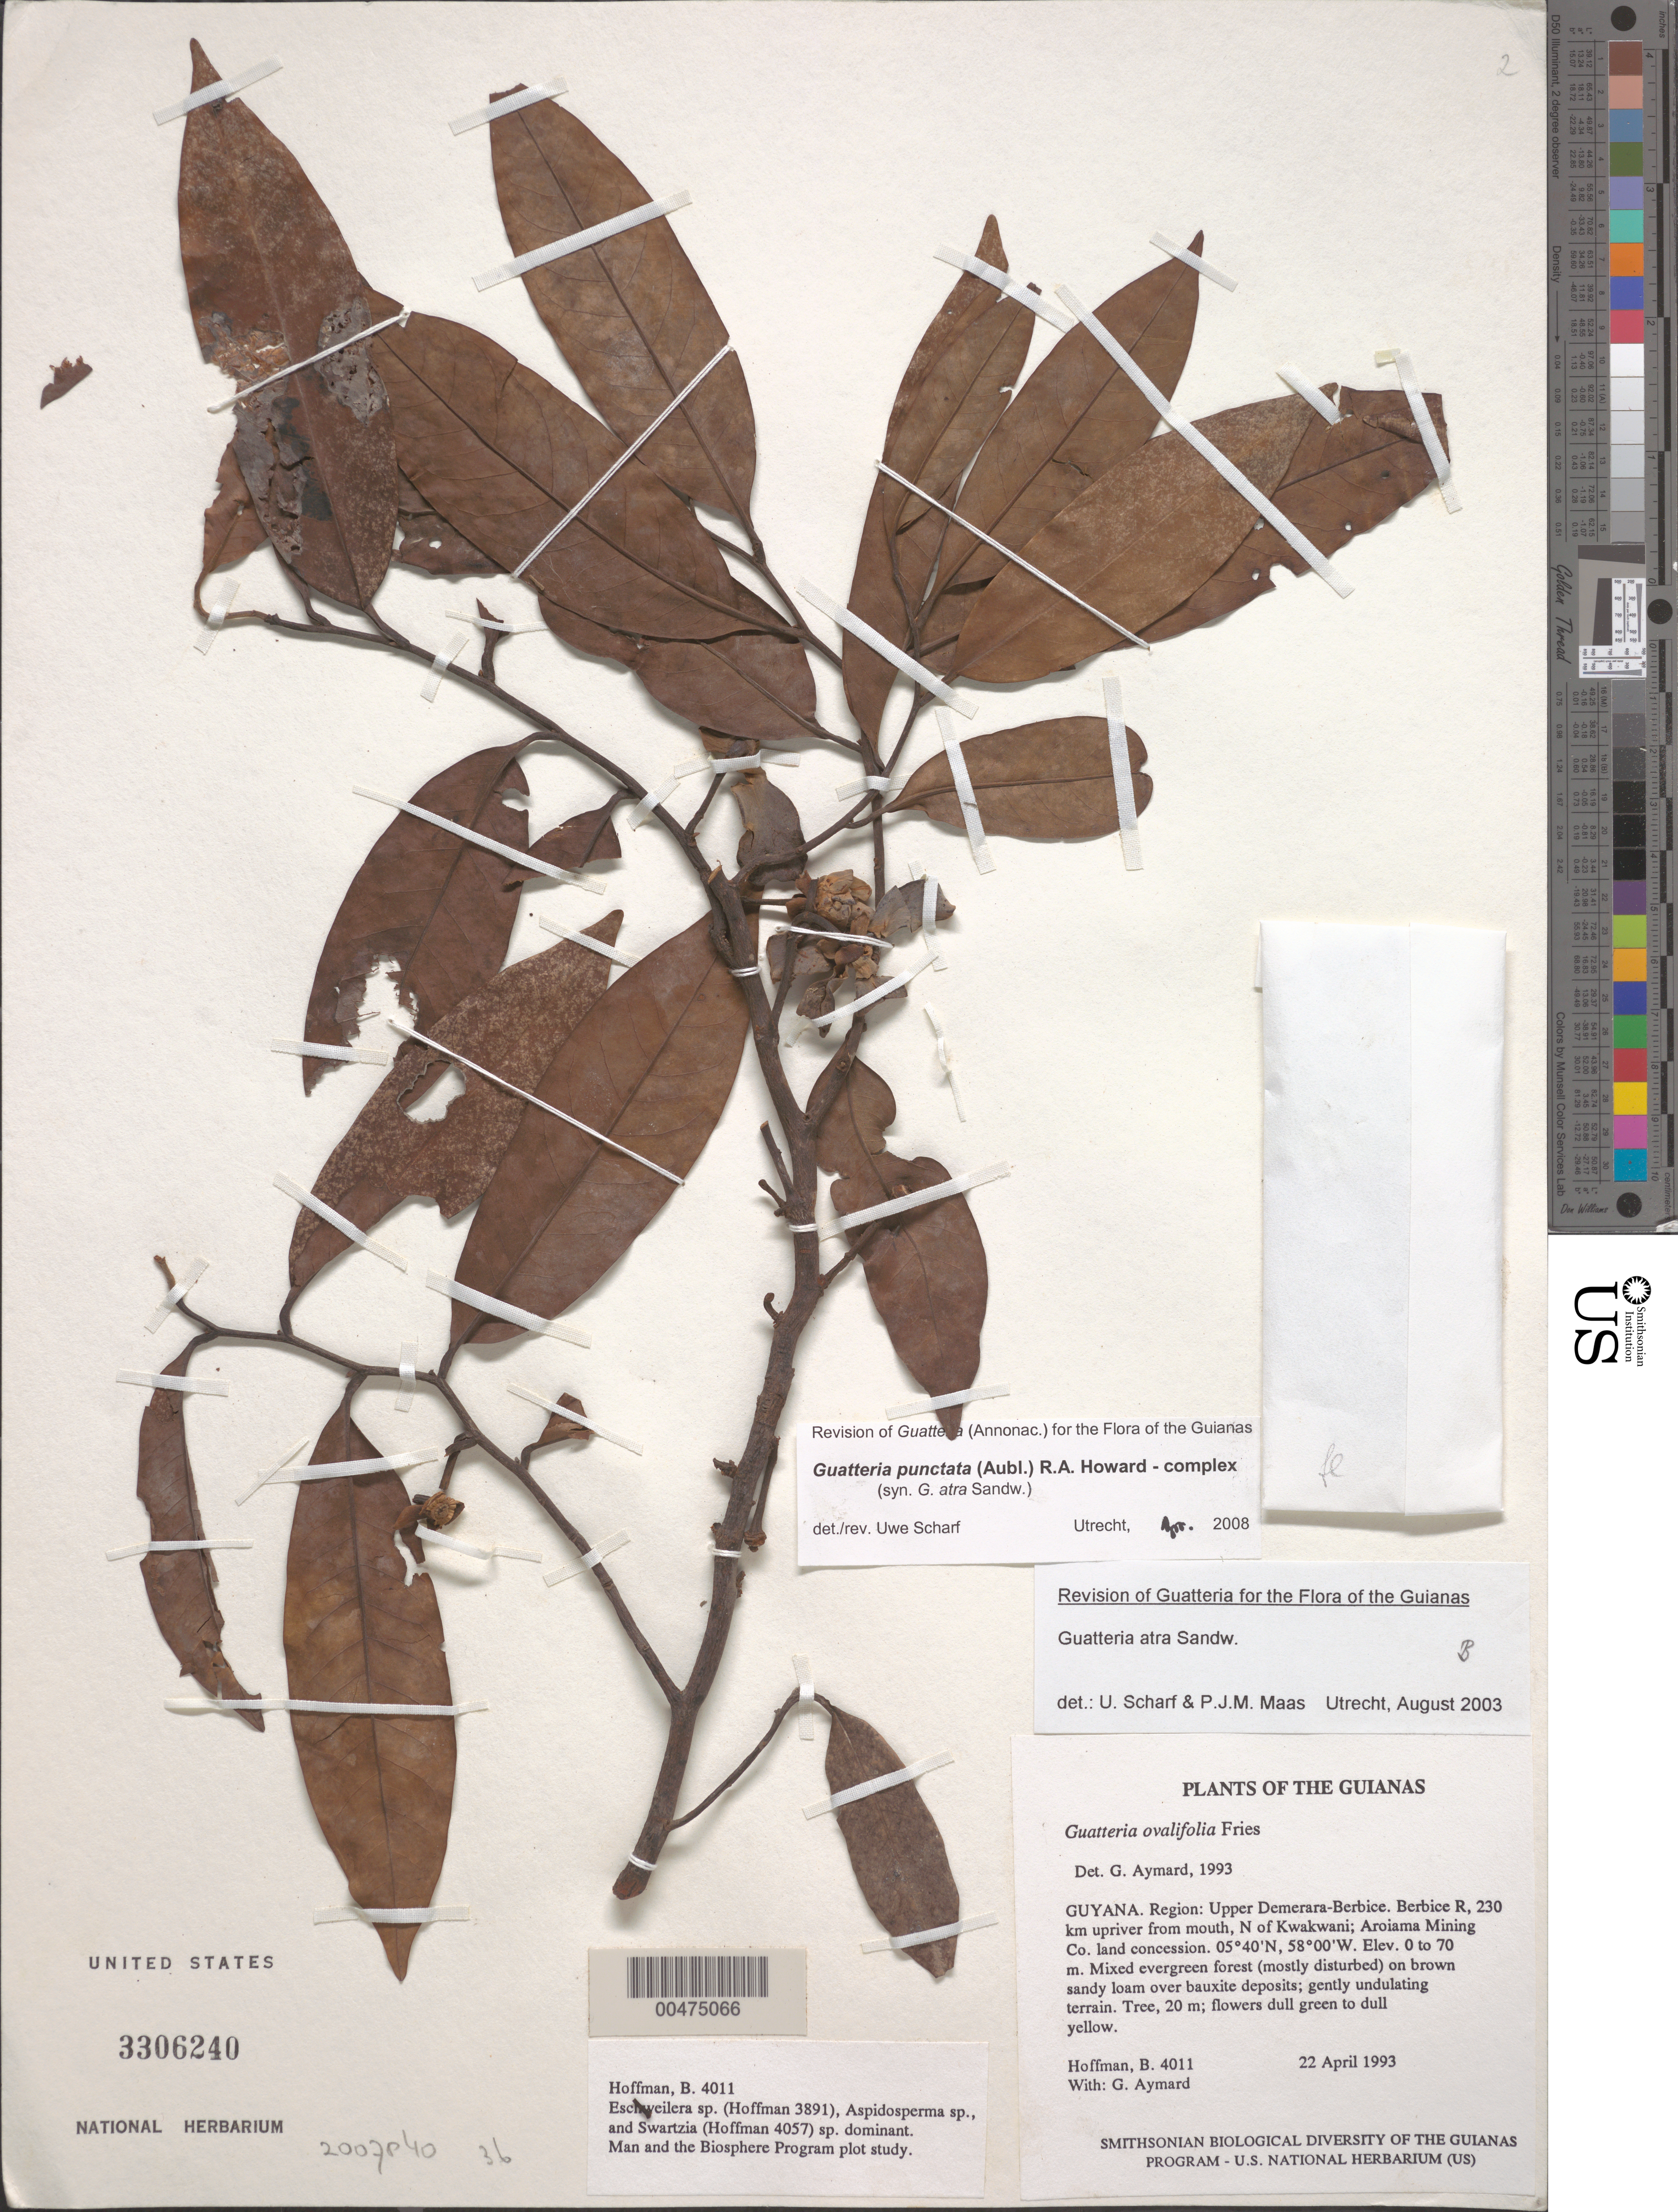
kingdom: Plantae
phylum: Tracheophyta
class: Magnoliopsida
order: Magnoliales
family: Annonaceae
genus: Guatteria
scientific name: Guatteria punctata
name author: (Aubl.) R.A. Howard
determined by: Scharf, U.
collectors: B. Hoffman & G. A. Aymard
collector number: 4011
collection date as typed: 22 April 1993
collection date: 1993-04-22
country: Guyana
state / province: U. Demerara-Berbice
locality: Berbice River, 230 km upriver from mouth, N of Kwakwani; Aroiama Mining Co. land concession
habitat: Mixed evergreen forest (mostly disturbed) on brown sandy loam over bauxite deposits; gently undulating terrain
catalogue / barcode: US 3306240